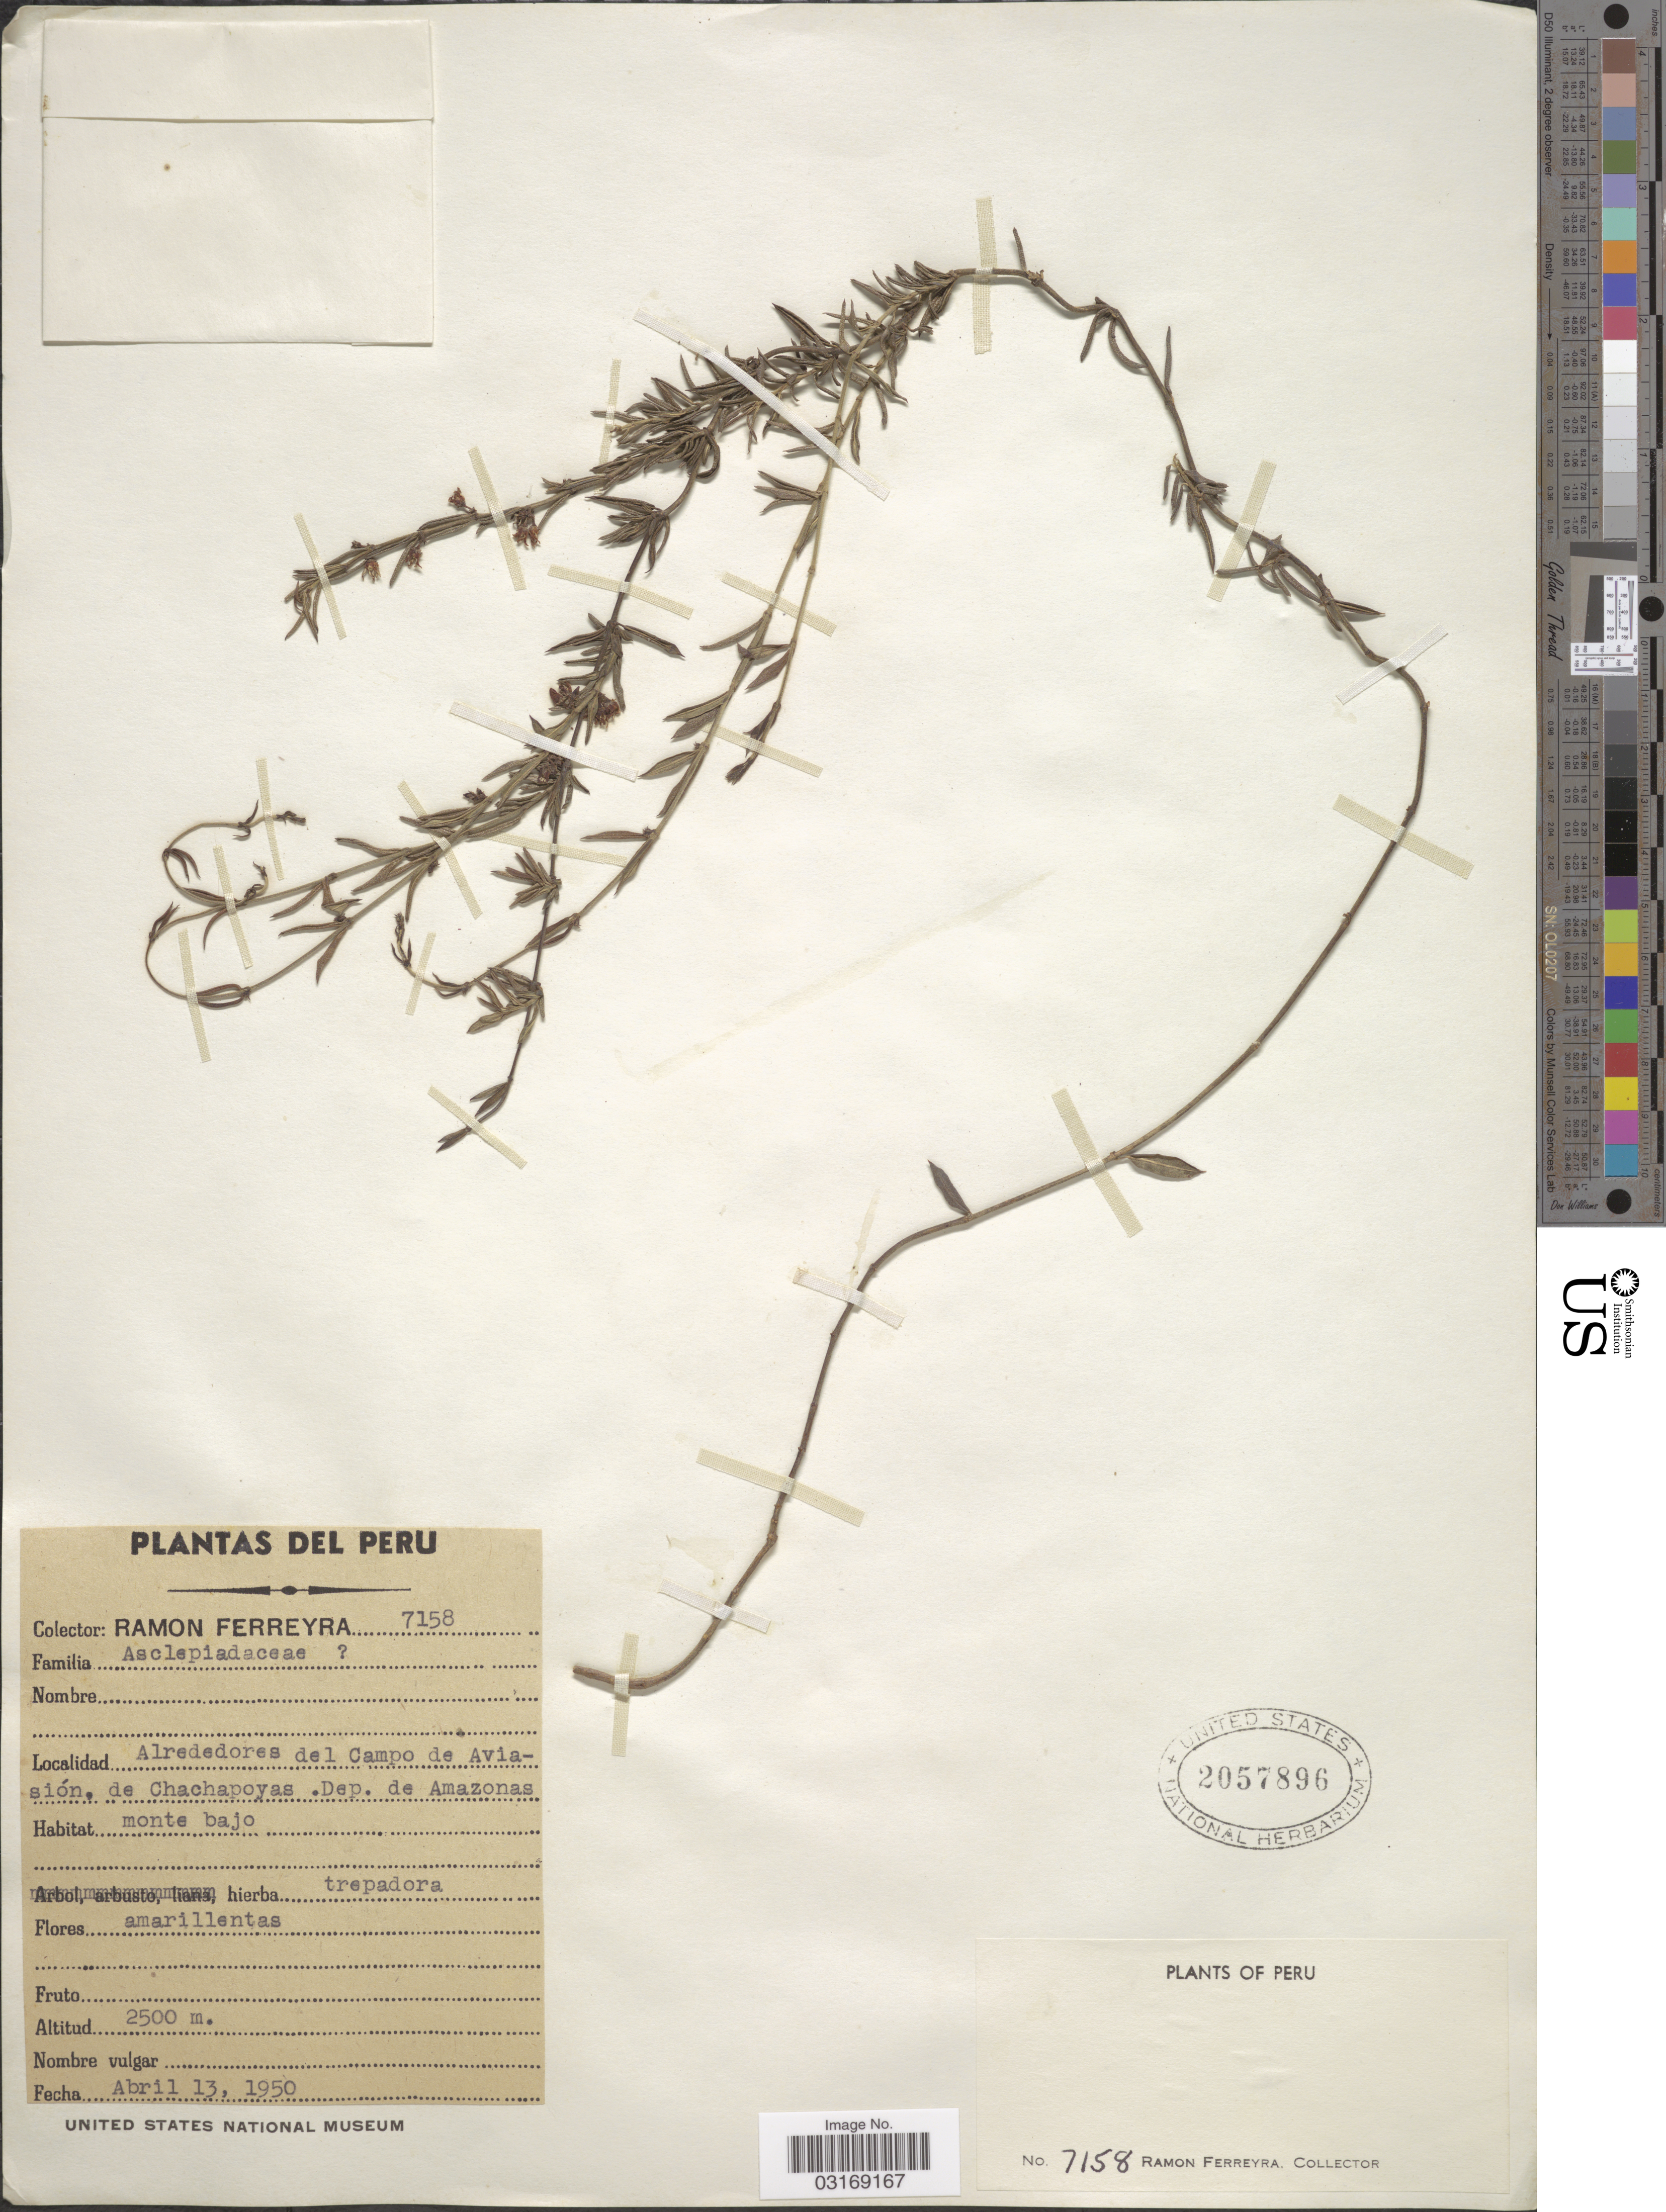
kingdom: Plantae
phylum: Tracheophyta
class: Magnoliopsida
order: Gentianales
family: Apocynaceae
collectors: R. A. Ferreyra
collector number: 7158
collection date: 1950-04-13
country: Peru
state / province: Amazonas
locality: Alrededores del Campo de Aviasión, de Chachapoyas. Dep. de Amazonas.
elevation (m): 2500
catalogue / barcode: US 2057896